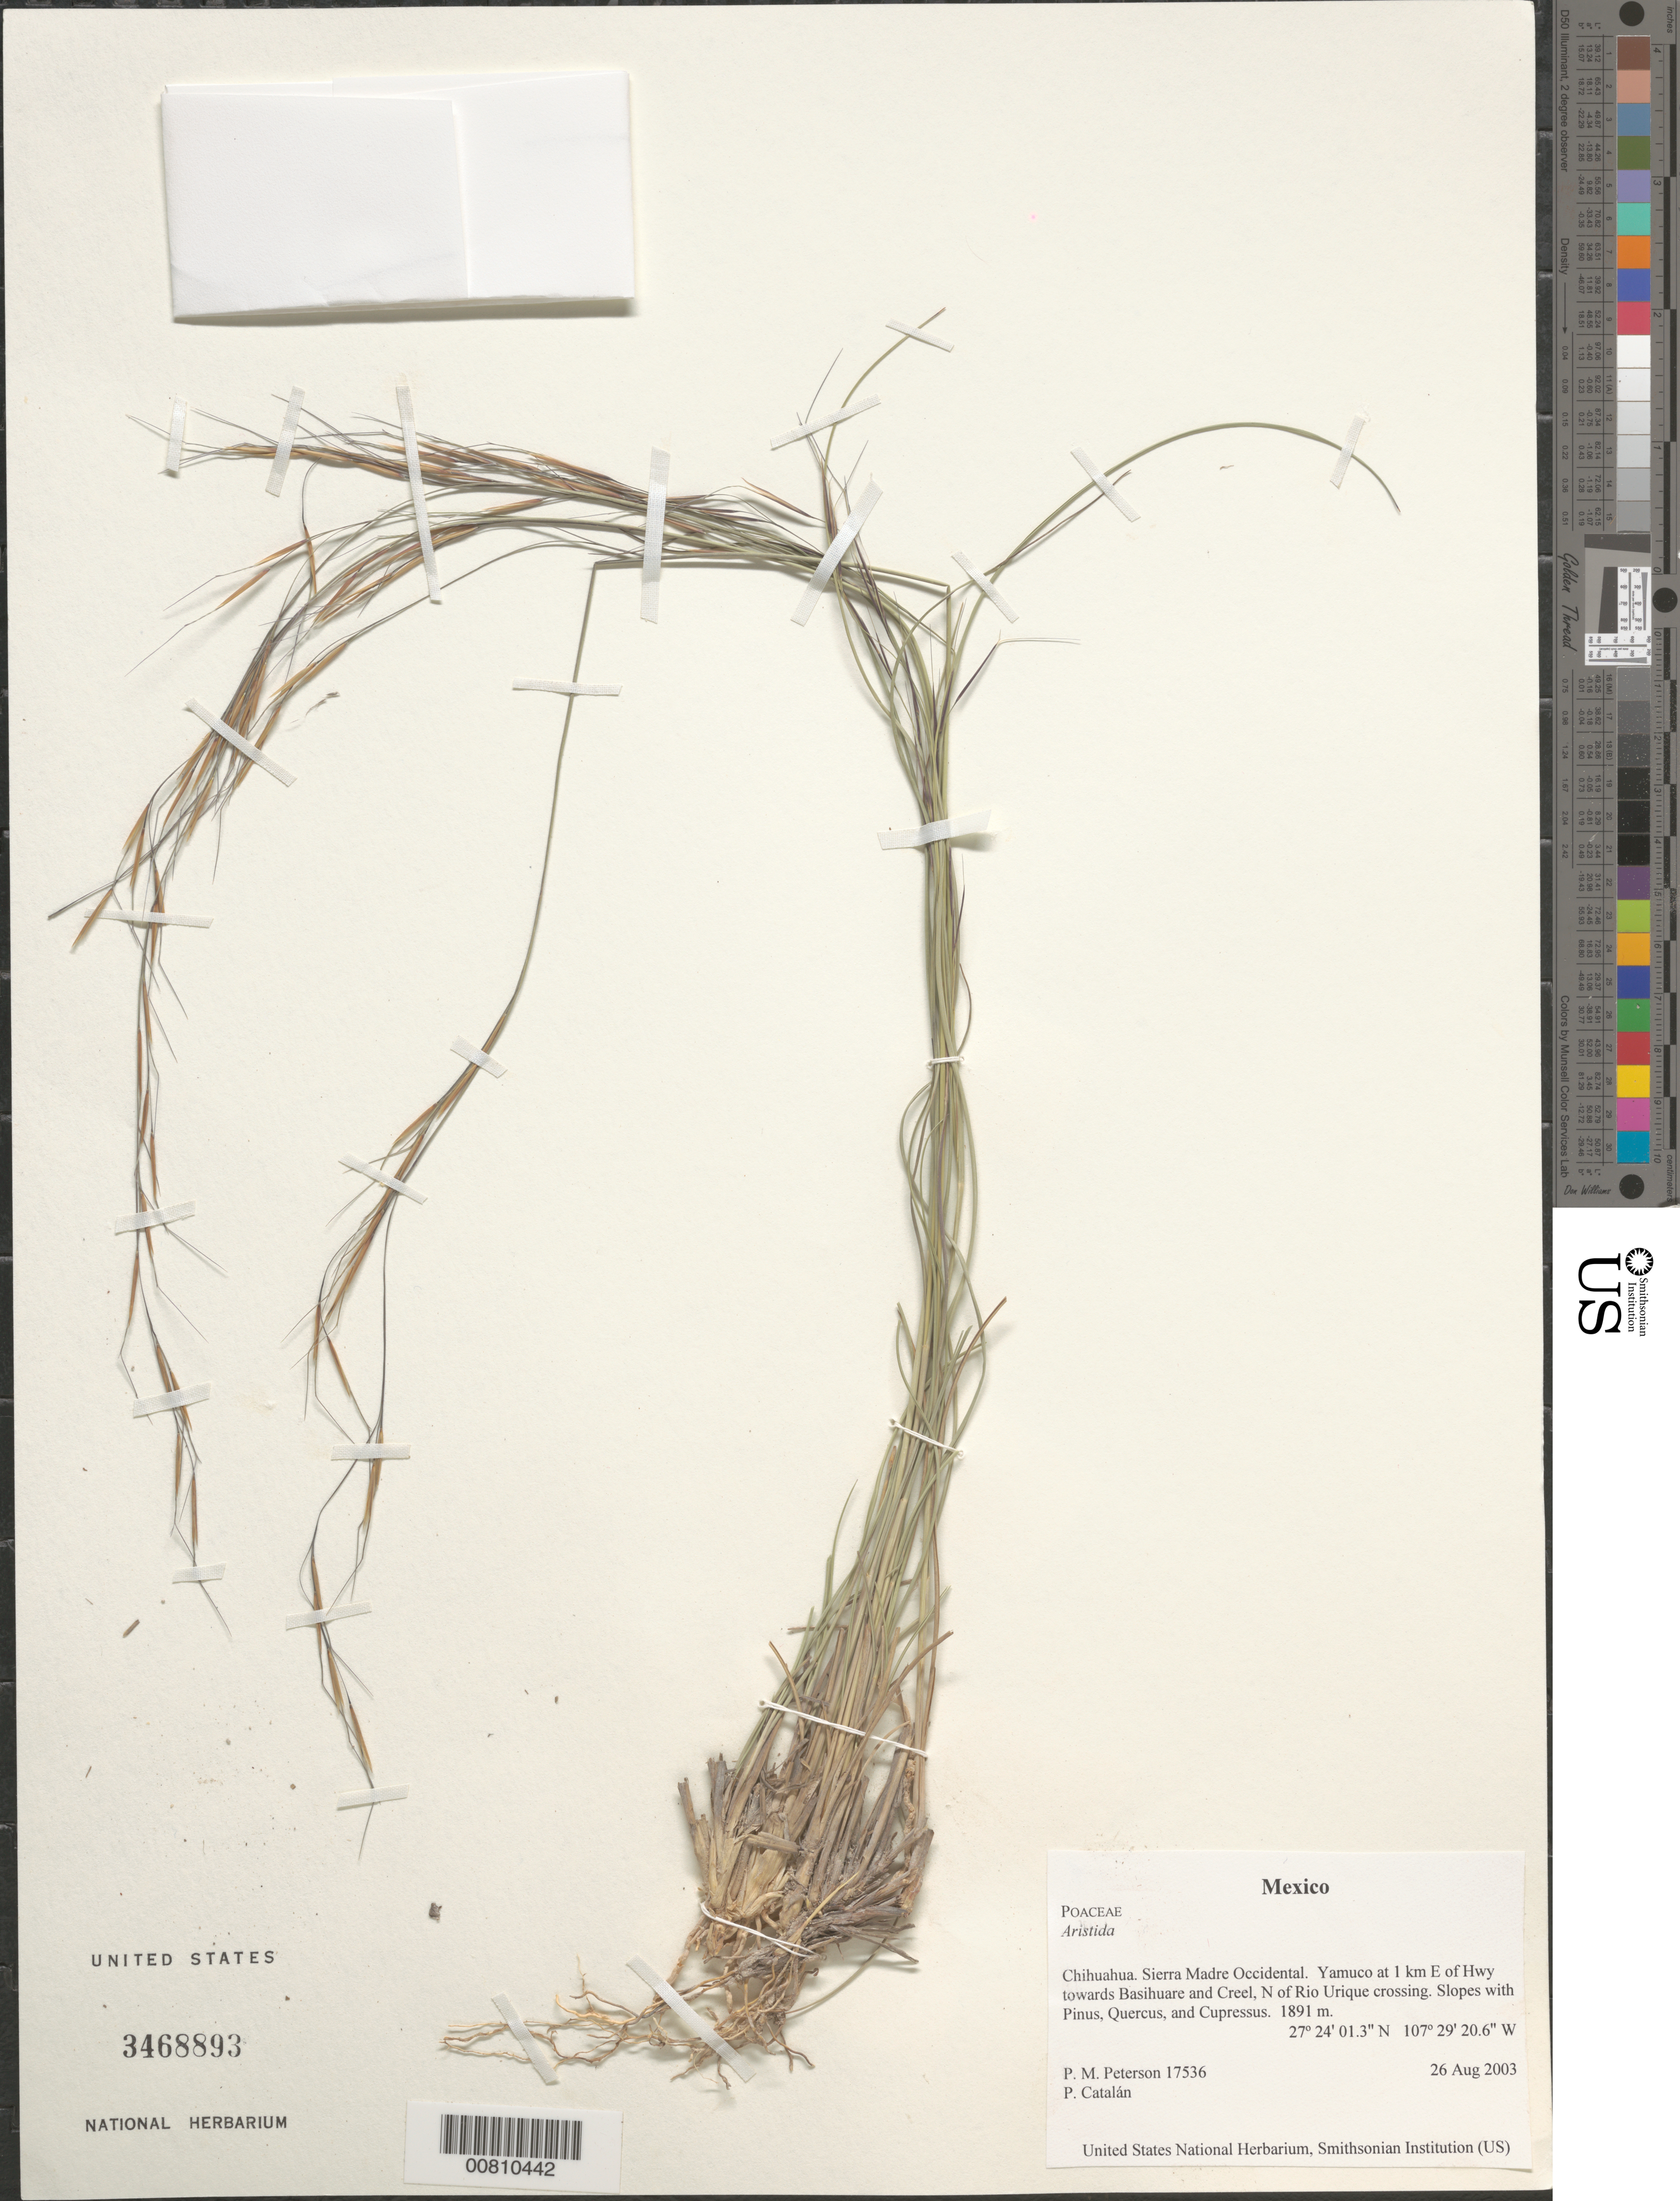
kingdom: Plantae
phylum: Tracheophyta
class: Liliopsida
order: Poales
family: Poaceae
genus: Aristida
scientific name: Aristida sp.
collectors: P. M. Peterson & P. Catalán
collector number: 17536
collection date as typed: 26 Aug 2003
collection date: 2003-08-26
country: Mexico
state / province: Chihuahua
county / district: Sierra Madre Occidental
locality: Yamuco at 1 km E of Hwy towards Basihuare and Creel, N of Rio Urique crossing. Slopes with Pinus, Quercus, and Cupressus.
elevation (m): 1891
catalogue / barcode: US 3468893